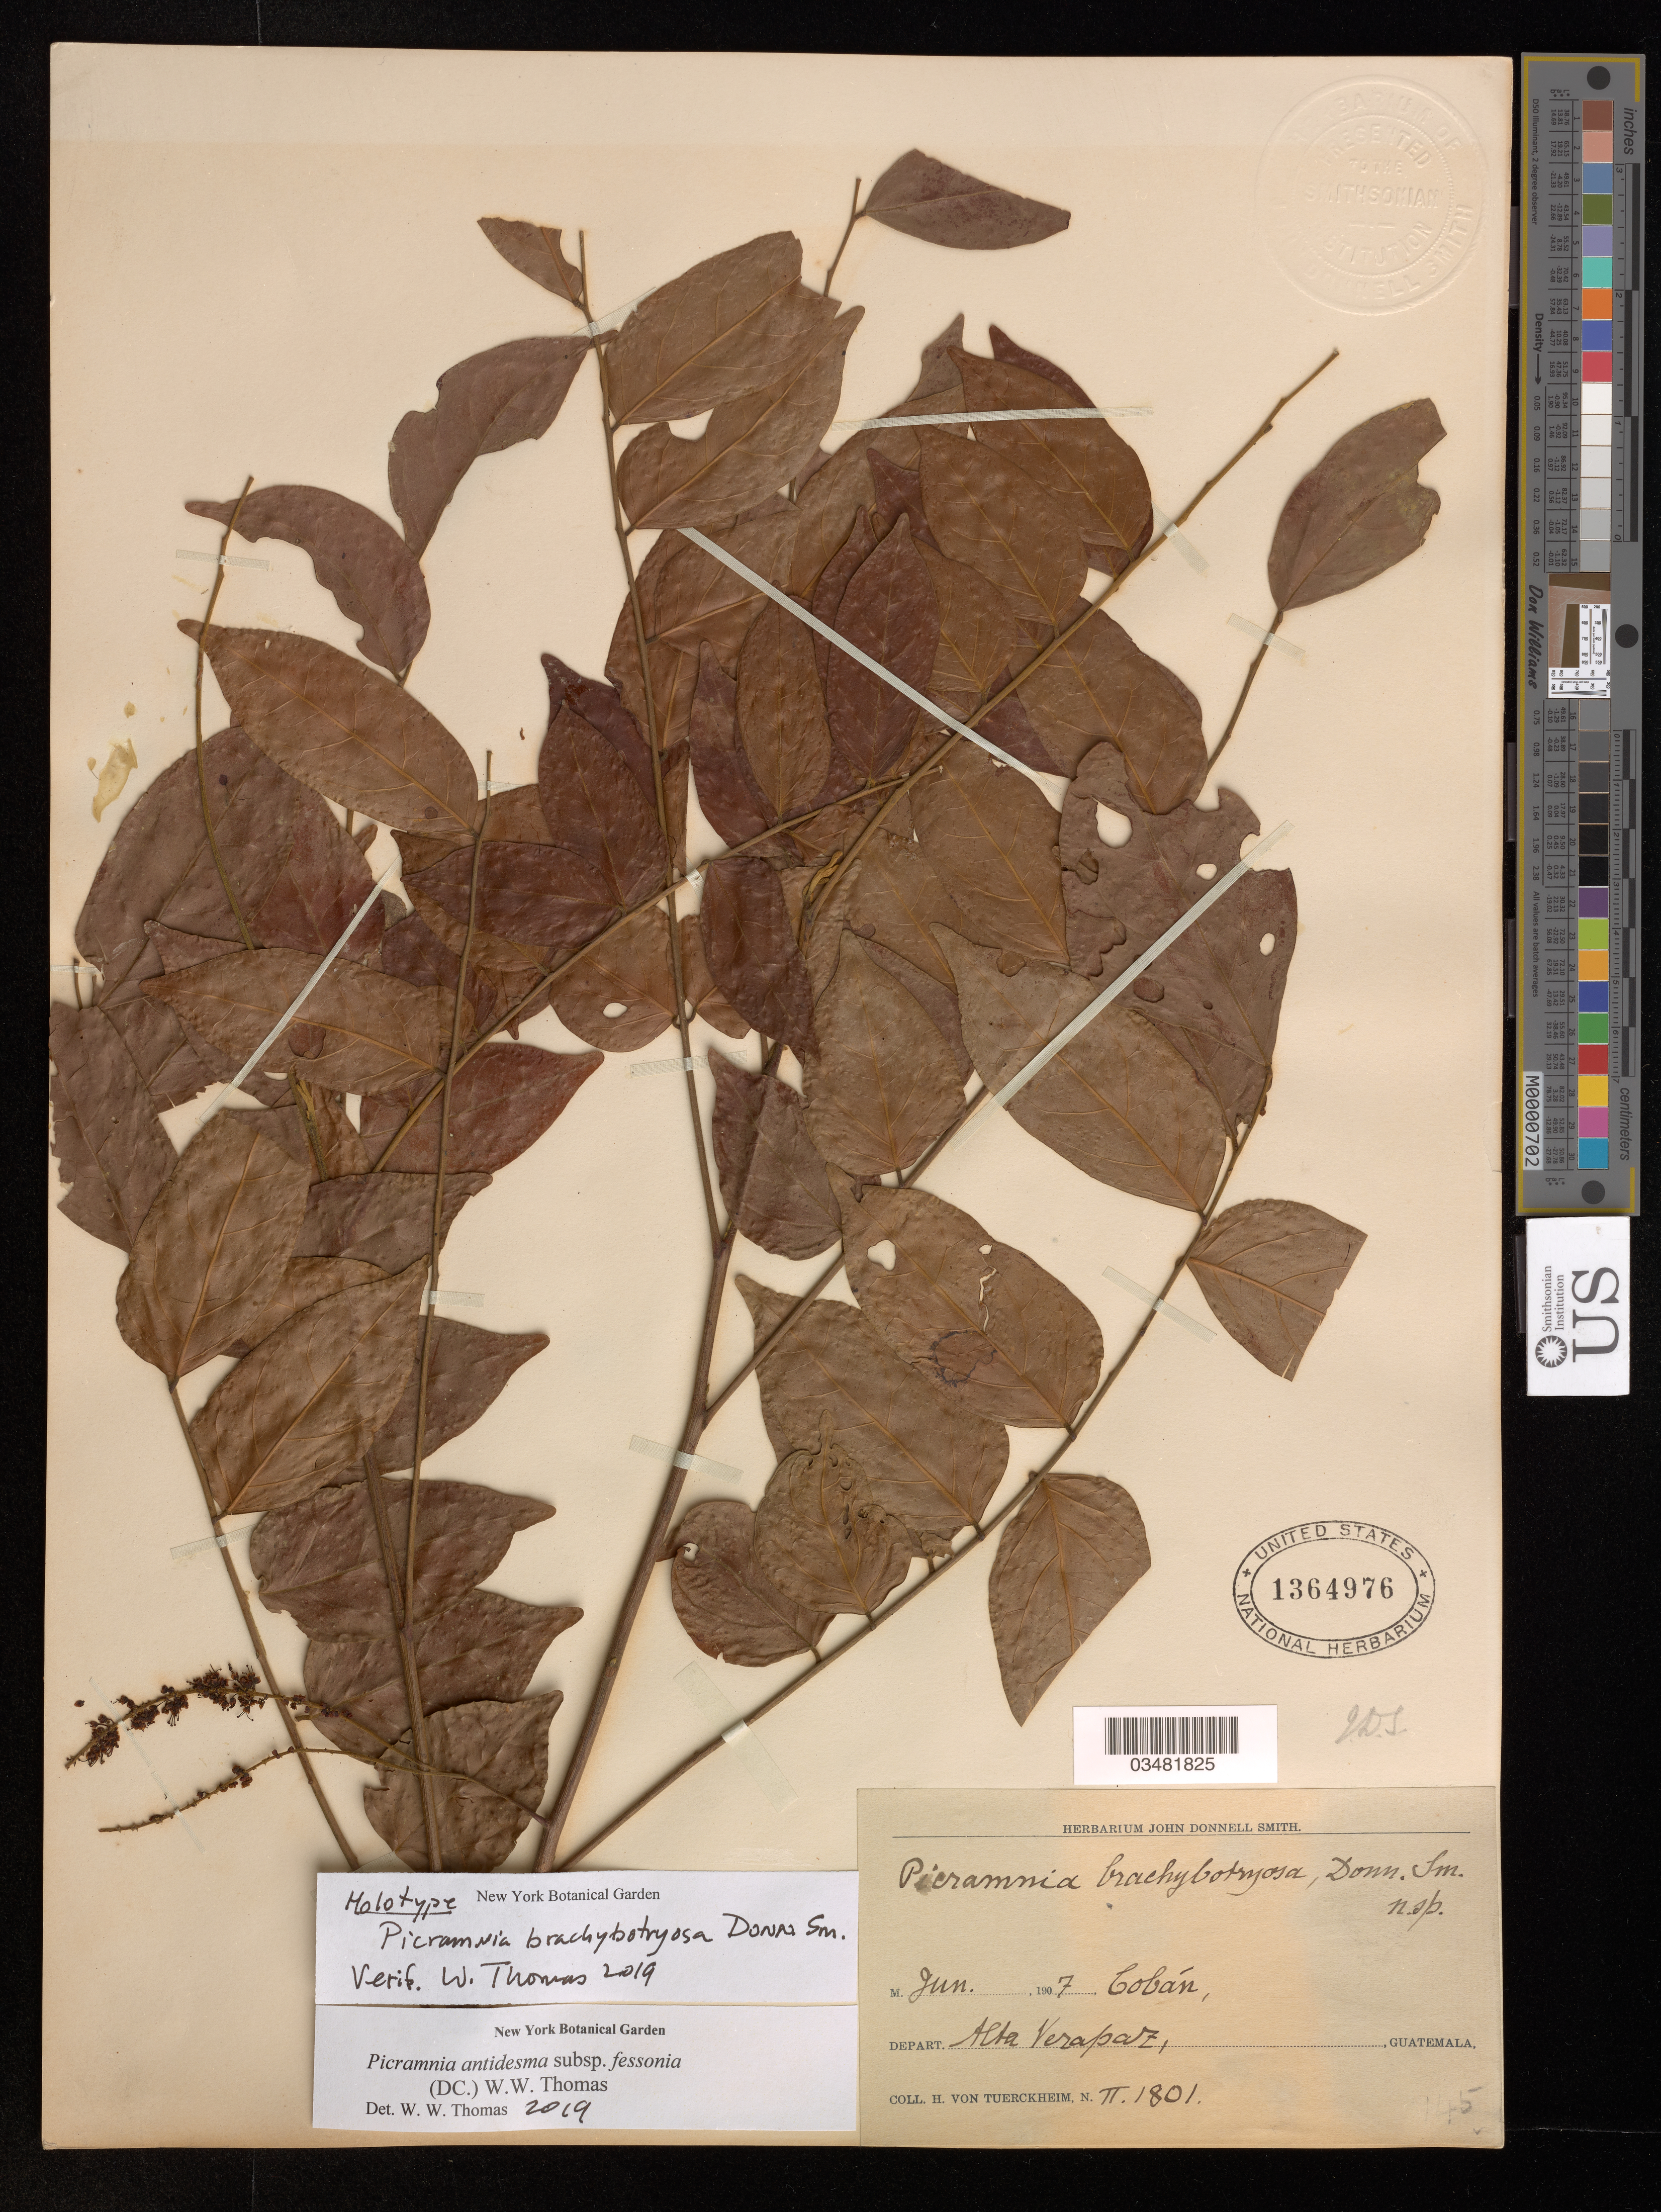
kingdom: Plantae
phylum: Tracheophyta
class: Magnoliopsida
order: Picramniales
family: Picramniaceae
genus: Picramnia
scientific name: Picramnia brachybotryosa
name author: Donn. Sm.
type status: Isotype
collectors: H. von Tuerckheim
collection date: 1907-06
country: Guatemala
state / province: Alta Verapaz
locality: Cobán.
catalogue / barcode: US 1364976